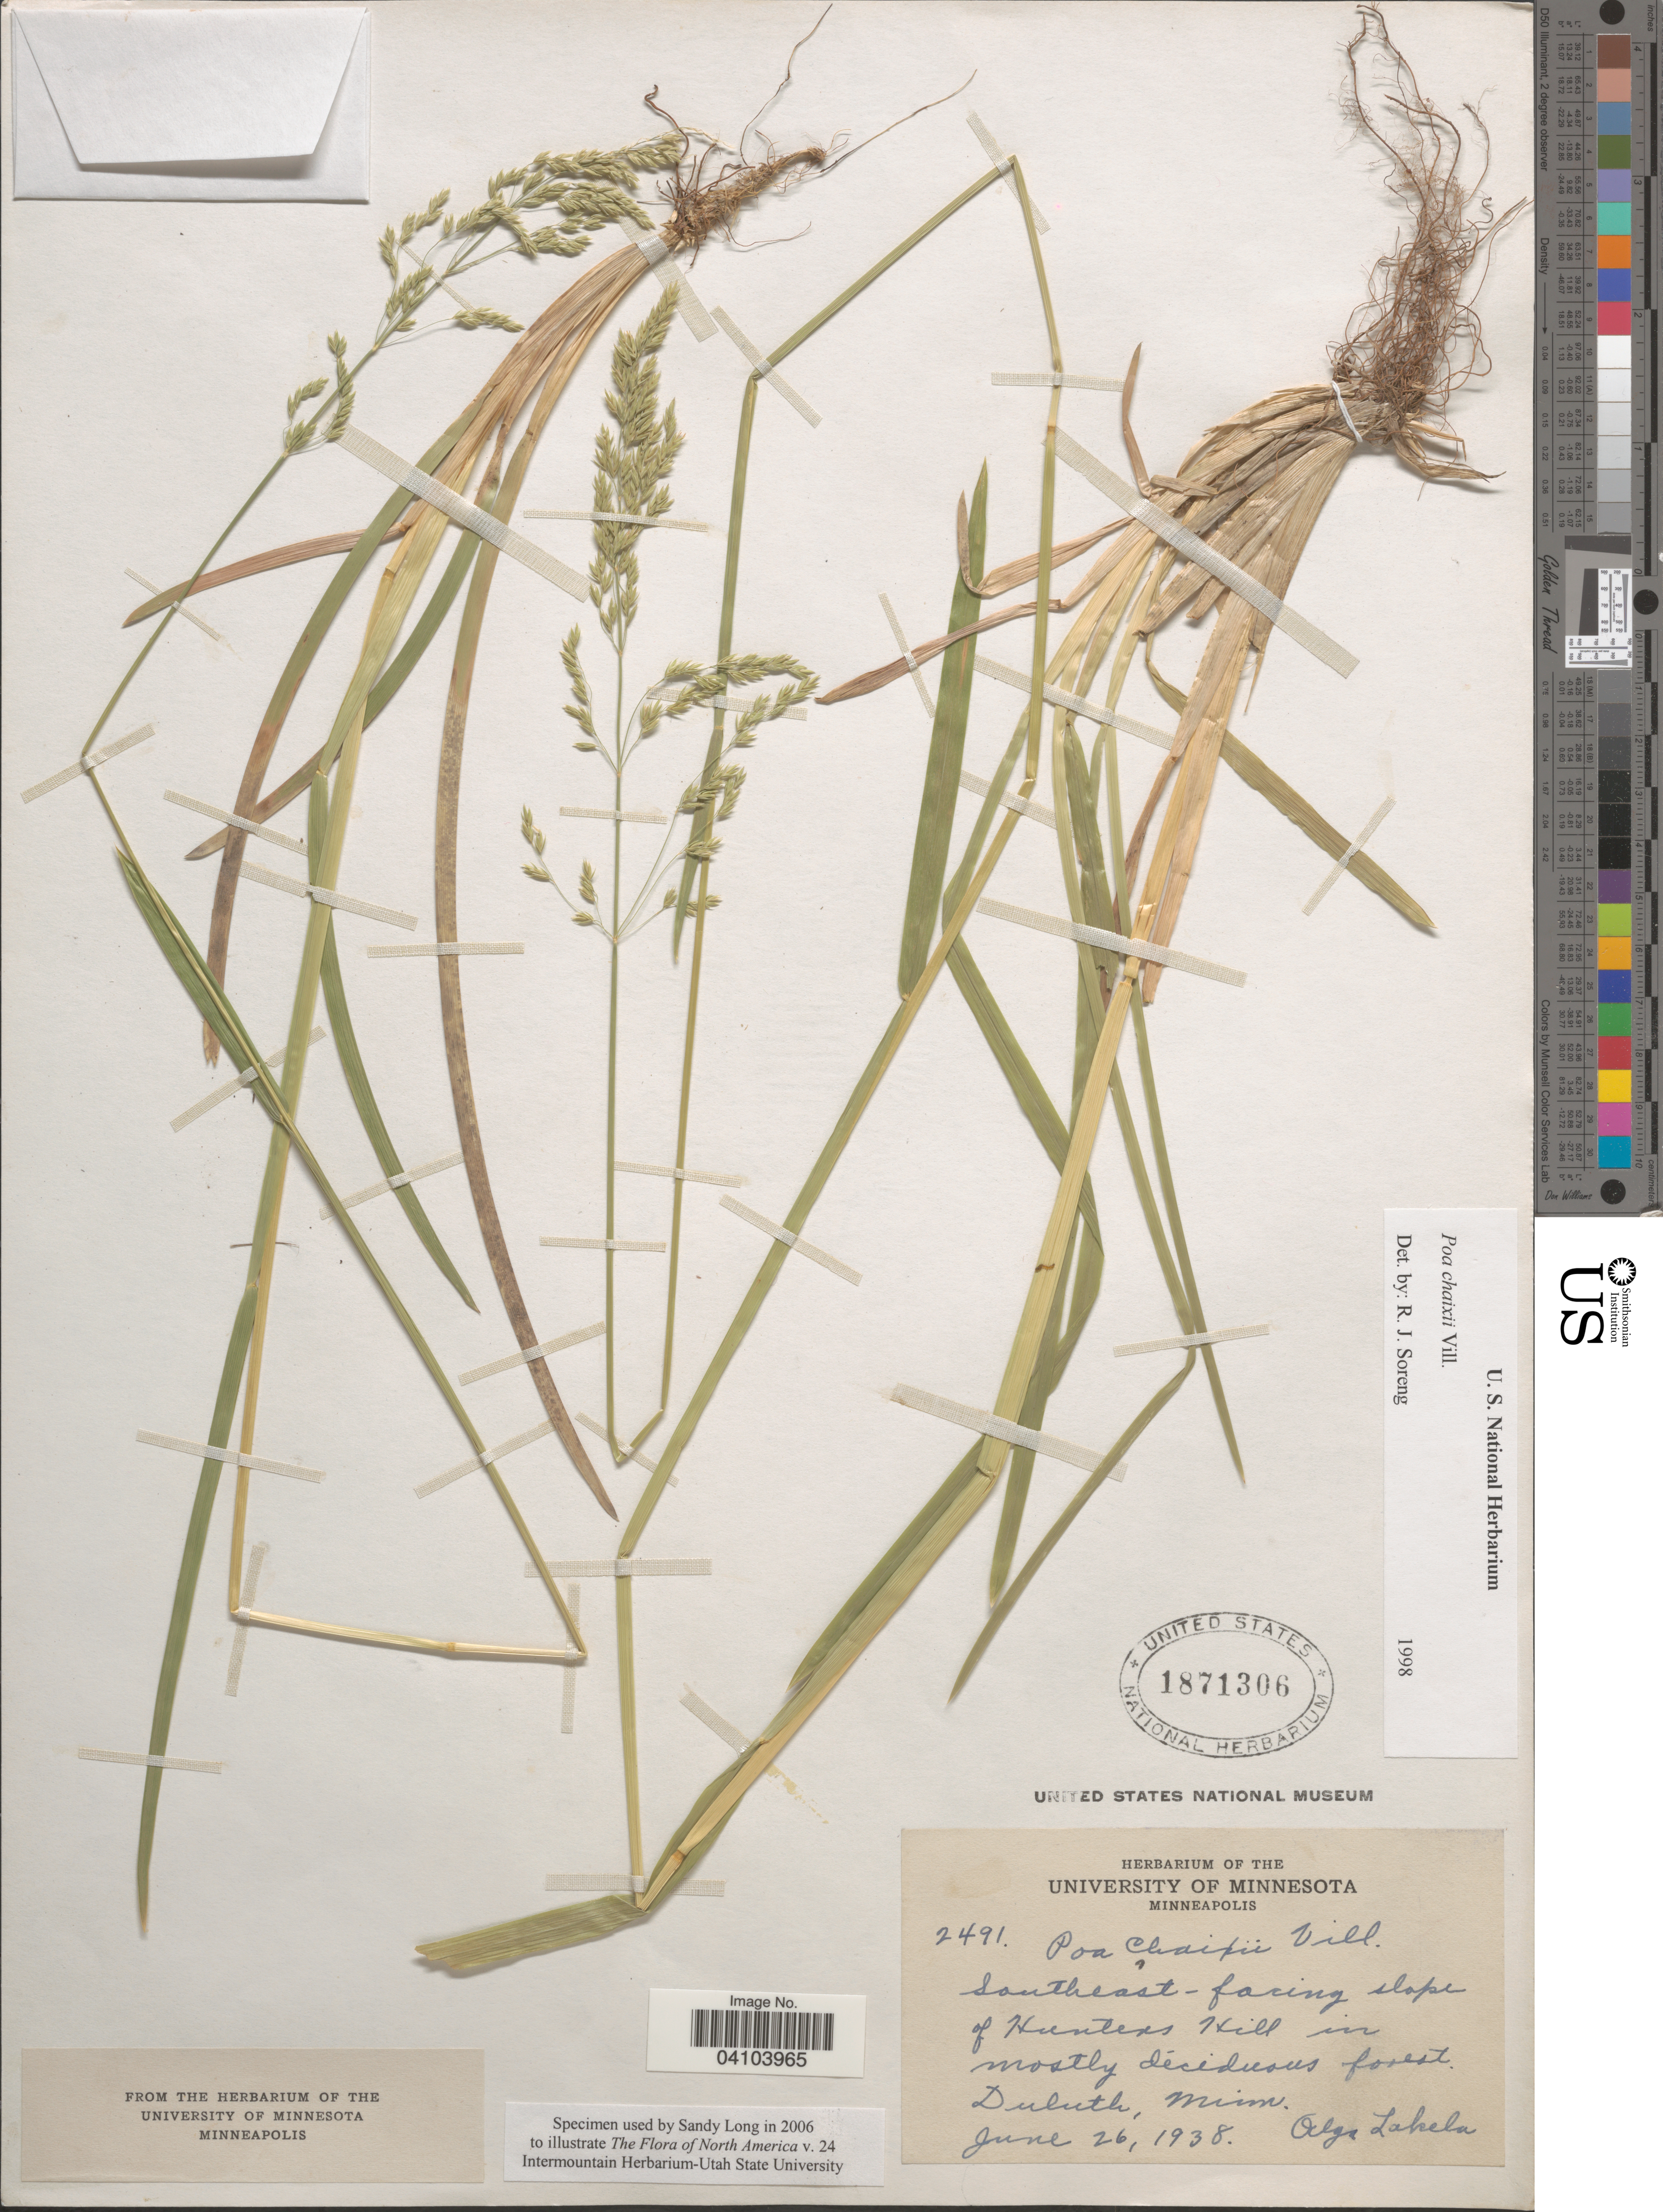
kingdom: Plantae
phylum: Tracheophyta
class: Liliopsida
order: Poales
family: Poaceae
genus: Poa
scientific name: Poa chaixii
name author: Vill.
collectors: O. K. Lakela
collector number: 2491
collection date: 1938-06-26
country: United States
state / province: Minnesota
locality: Southeast-facing slope of Hunters Hill in mostly deciduous forest. Duluth.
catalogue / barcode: US 1871306